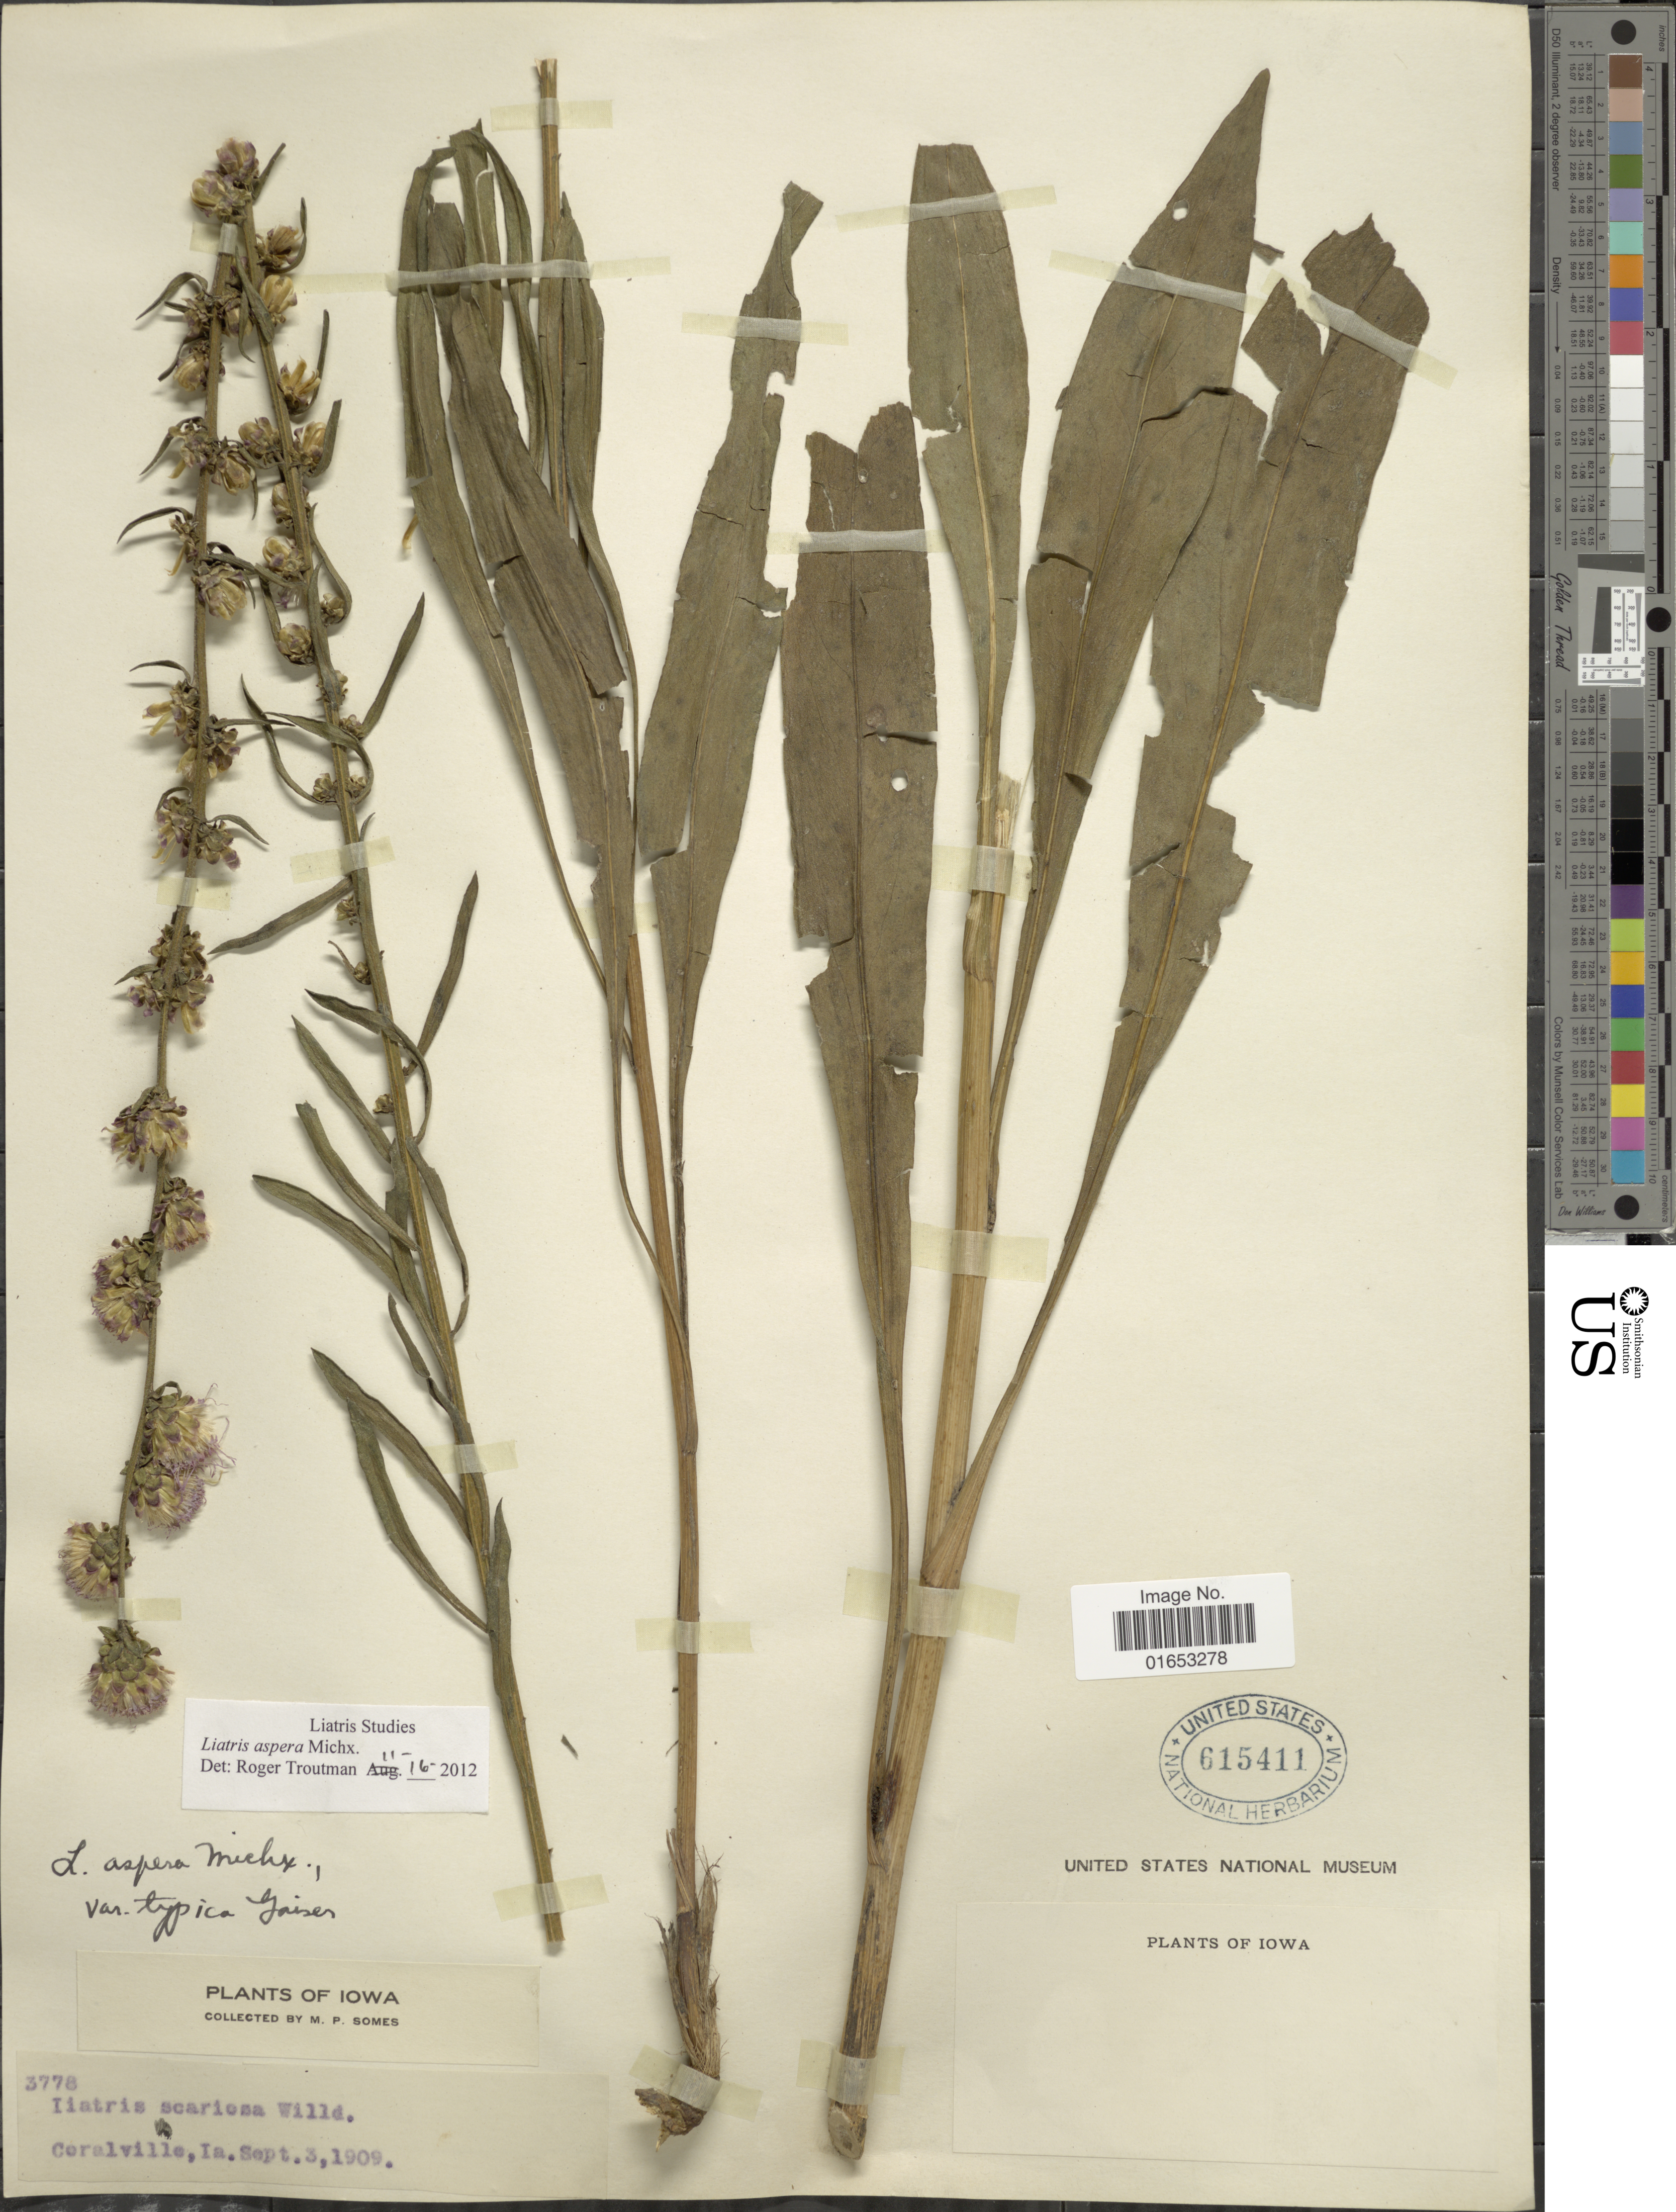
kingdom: Plantae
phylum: Tracheophyta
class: Magnoliopsida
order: Asterales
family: Asteraceae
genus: Liatris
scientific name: Liatris aspera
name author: Michx.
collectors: M. Somes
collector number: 3778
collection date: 1909-09-03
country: United States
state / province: Iowa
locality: Coralville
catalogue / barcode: US 615411